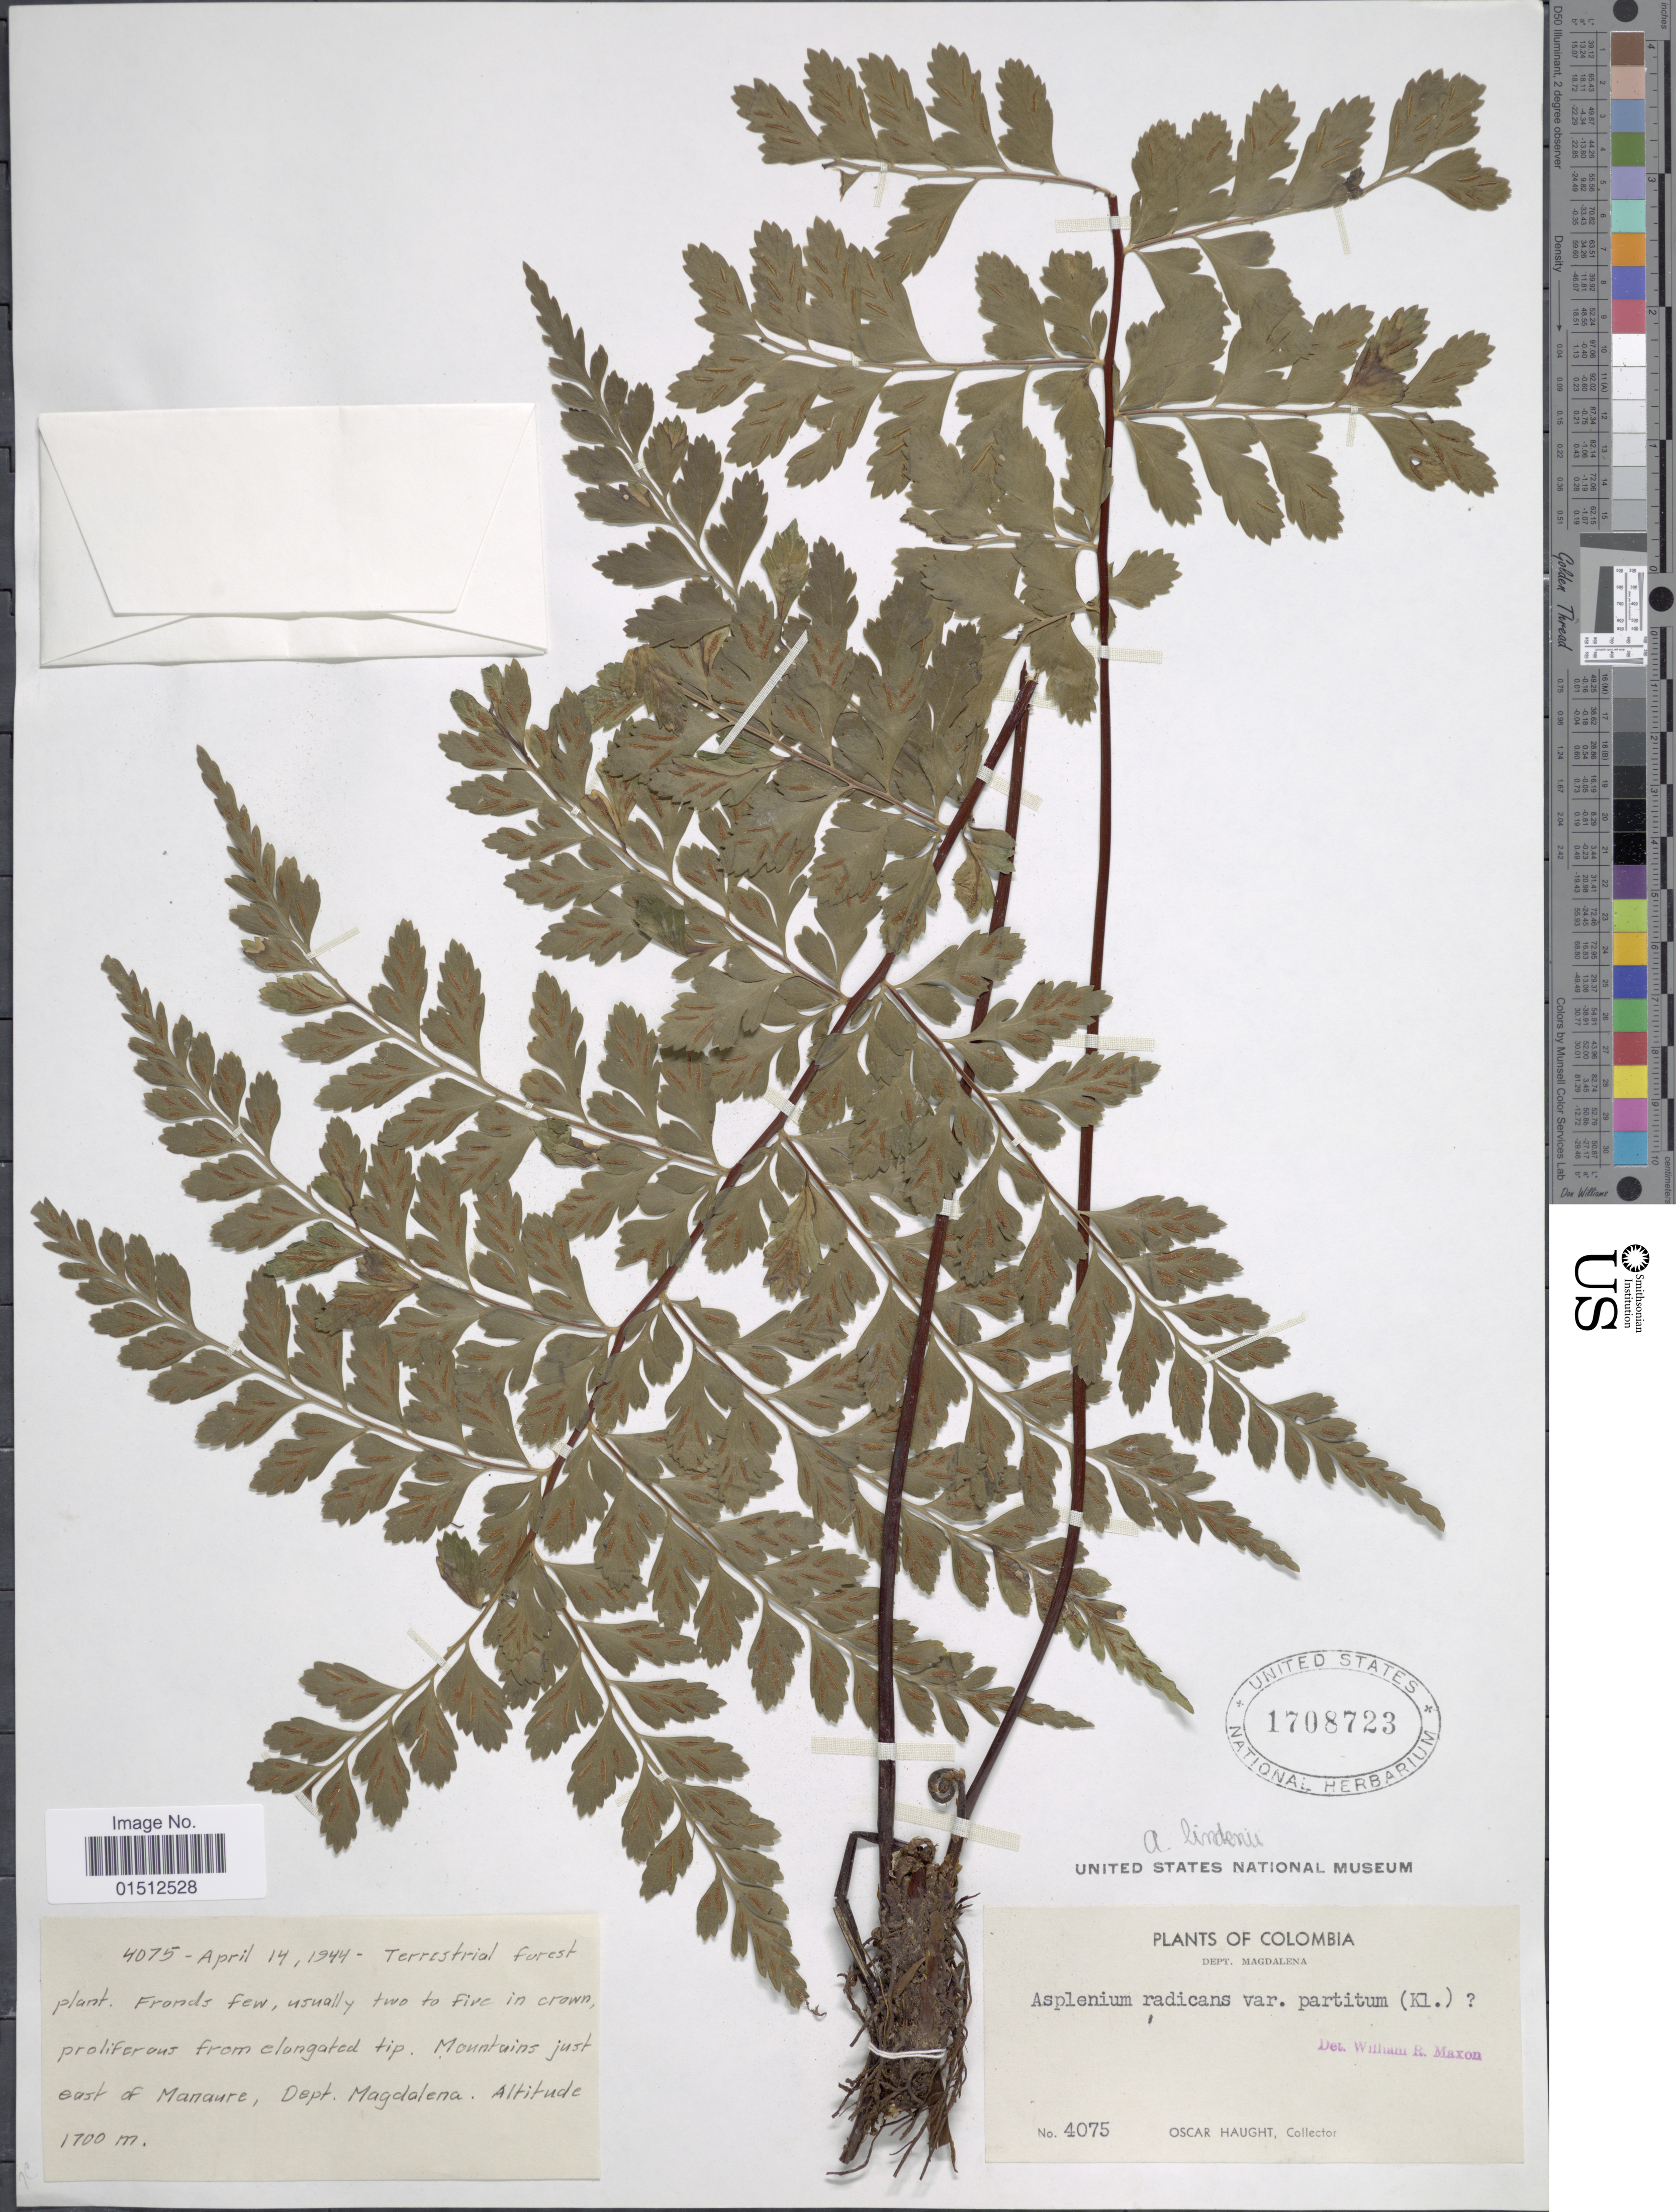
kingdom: Plantae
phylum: Tracheophyta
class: Polypodiopsida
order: Polypodiales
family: Aspleniaceae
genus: Asplenium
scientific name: Asplenium radicans var. partitum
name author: (Klotzsch) Hieron.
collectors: O. L. Haught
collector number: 4075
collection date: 1944-04-14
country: Colombia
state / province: Magdalena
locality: Mountains just east of Manaure, Dept. Magdalena.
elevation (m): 1700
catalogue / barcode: US 1708723